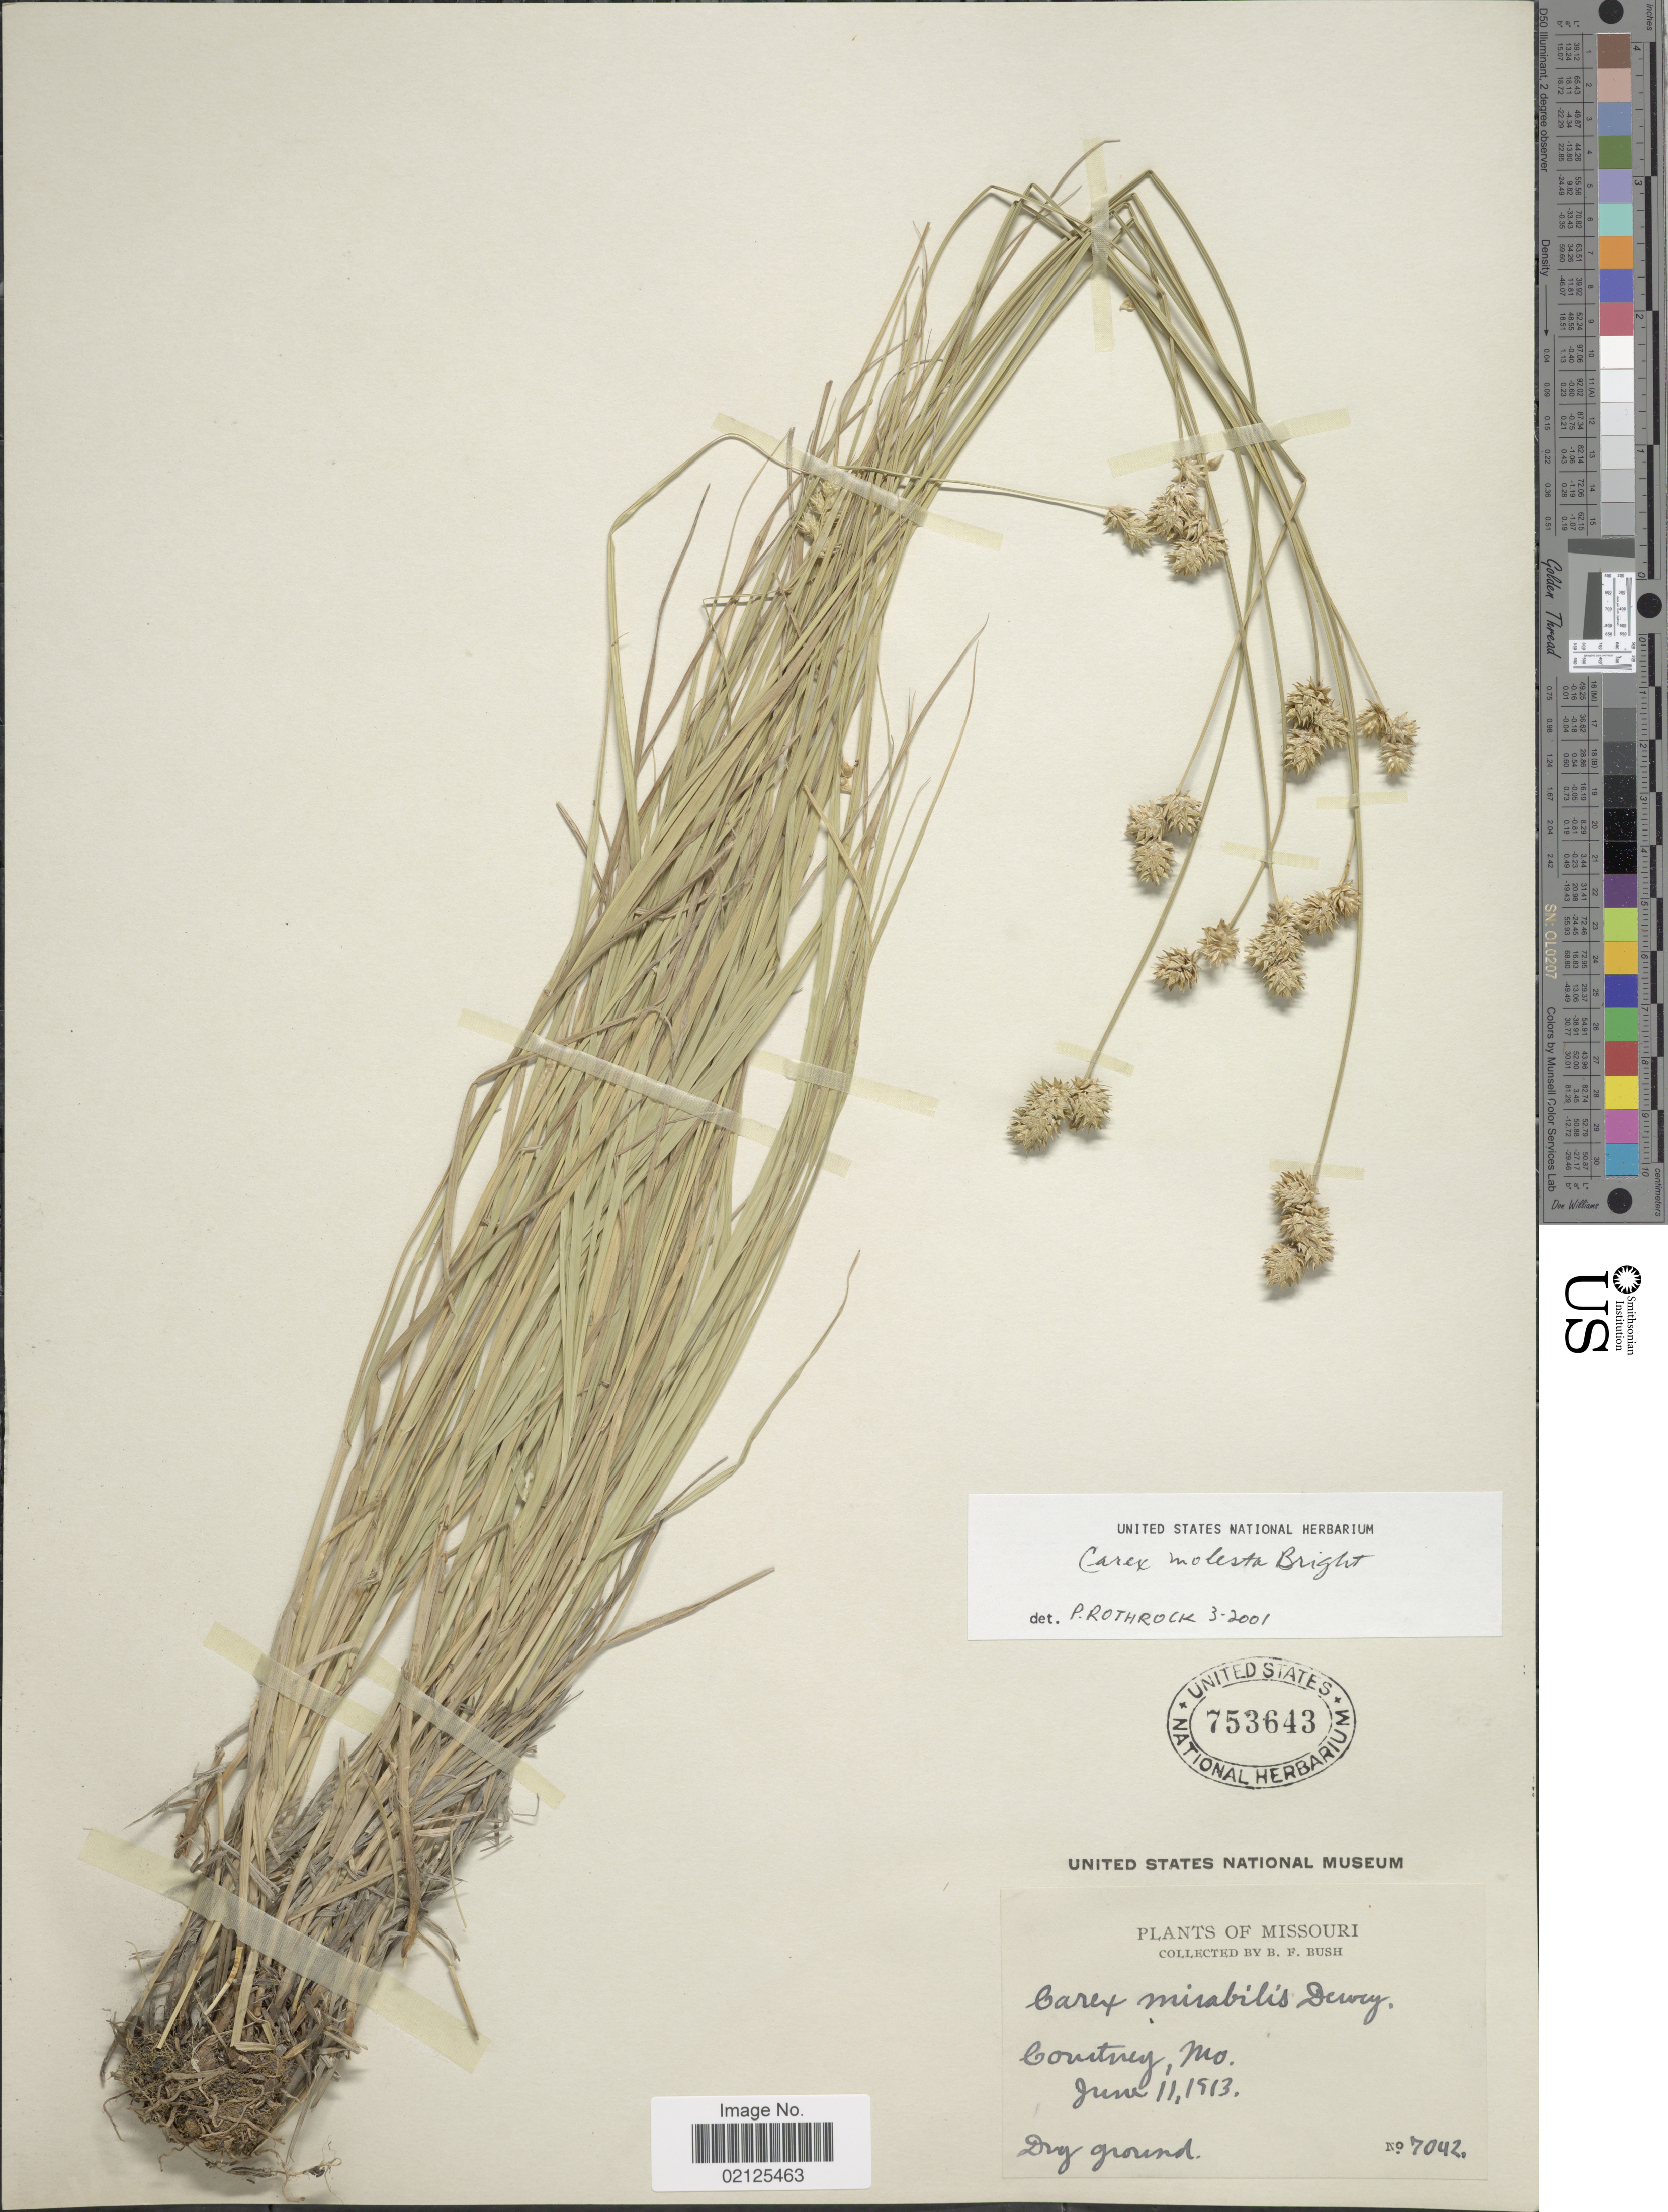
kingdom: Plantae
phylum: Tracheophyta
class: Liliopsida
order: Poales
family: Cyperaceae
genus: Carex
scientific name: Carex molesta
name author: Mack.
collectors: B. F. Bush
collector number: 7042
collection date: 1913-06-11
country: United States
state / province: Missouri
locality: Courtney, Dry ground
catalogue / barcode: US 753643